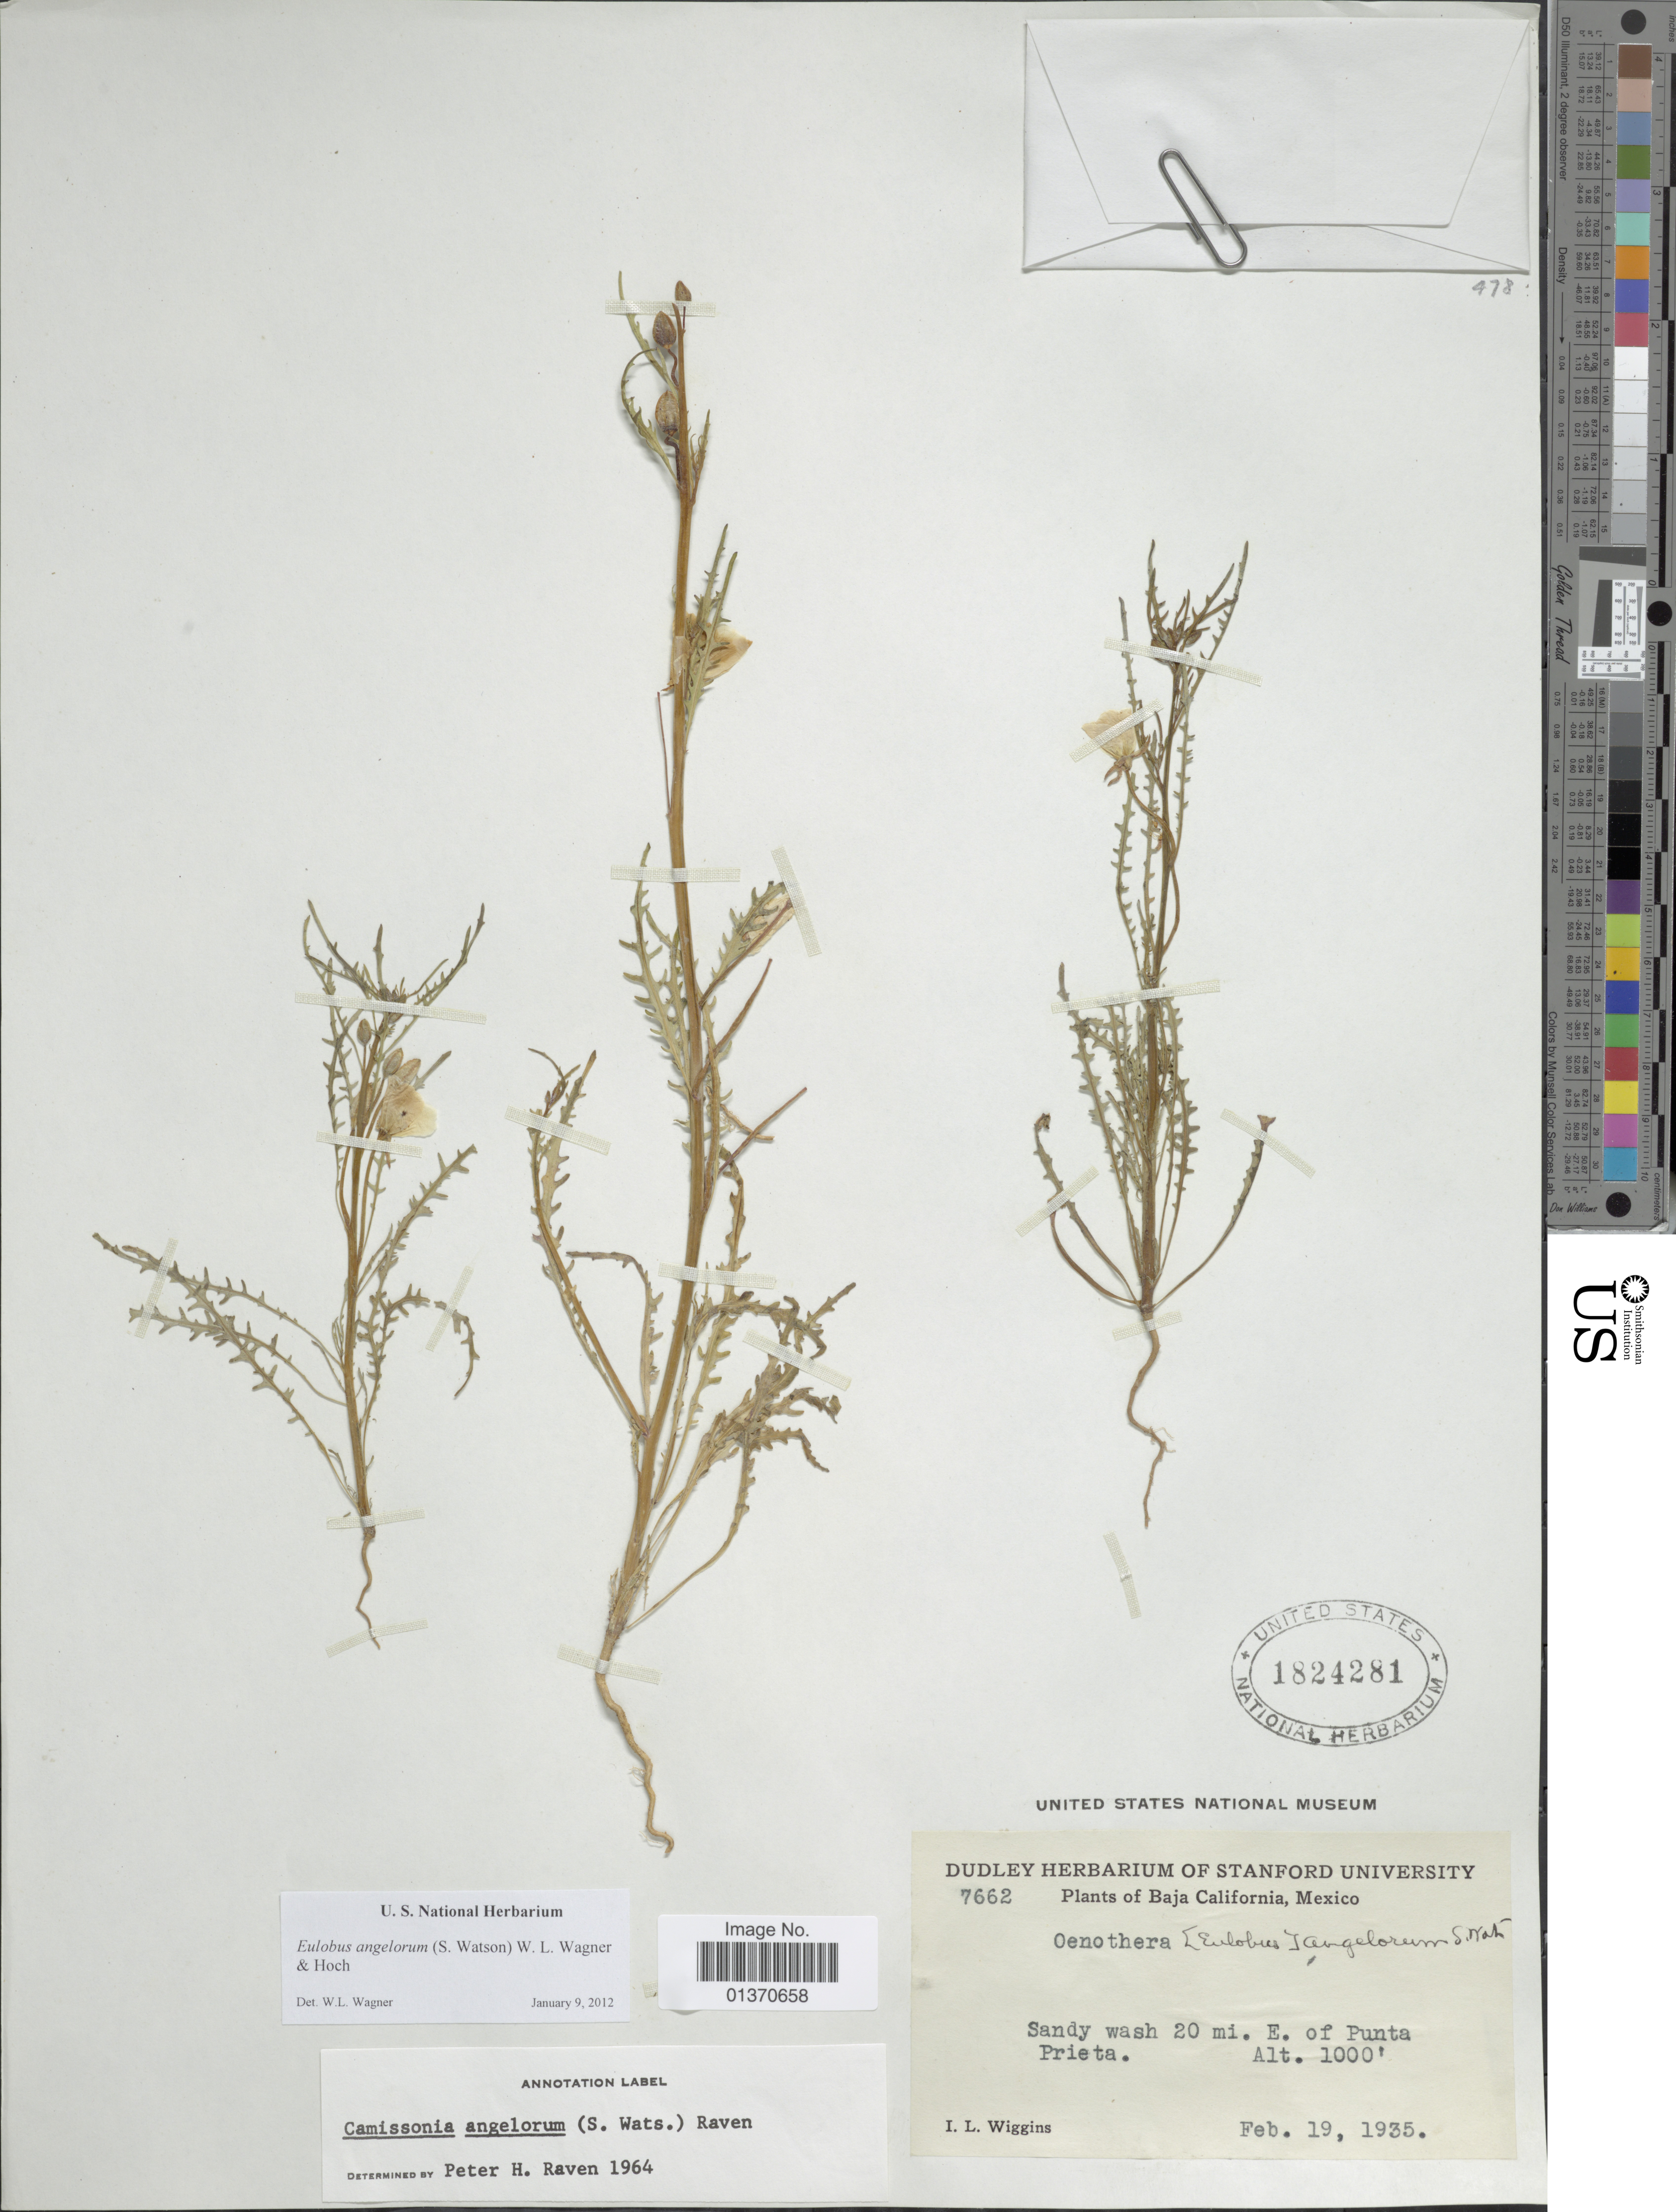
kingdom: Plantae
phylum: Tracheophyta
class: Magnoliopsida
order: Myrtales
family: Onagraceae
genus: Eulobus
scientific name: Eulobus angelorum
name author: (S. Watson) W.L. Wagner & Hoch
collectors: I. L. Wiggins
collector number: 7662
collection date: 1935-02-19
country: Mexico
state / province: Baja California Norte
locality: Sandy wash 20 mi. E. of Punta Prieta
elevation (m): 305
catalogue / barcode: US 1824281